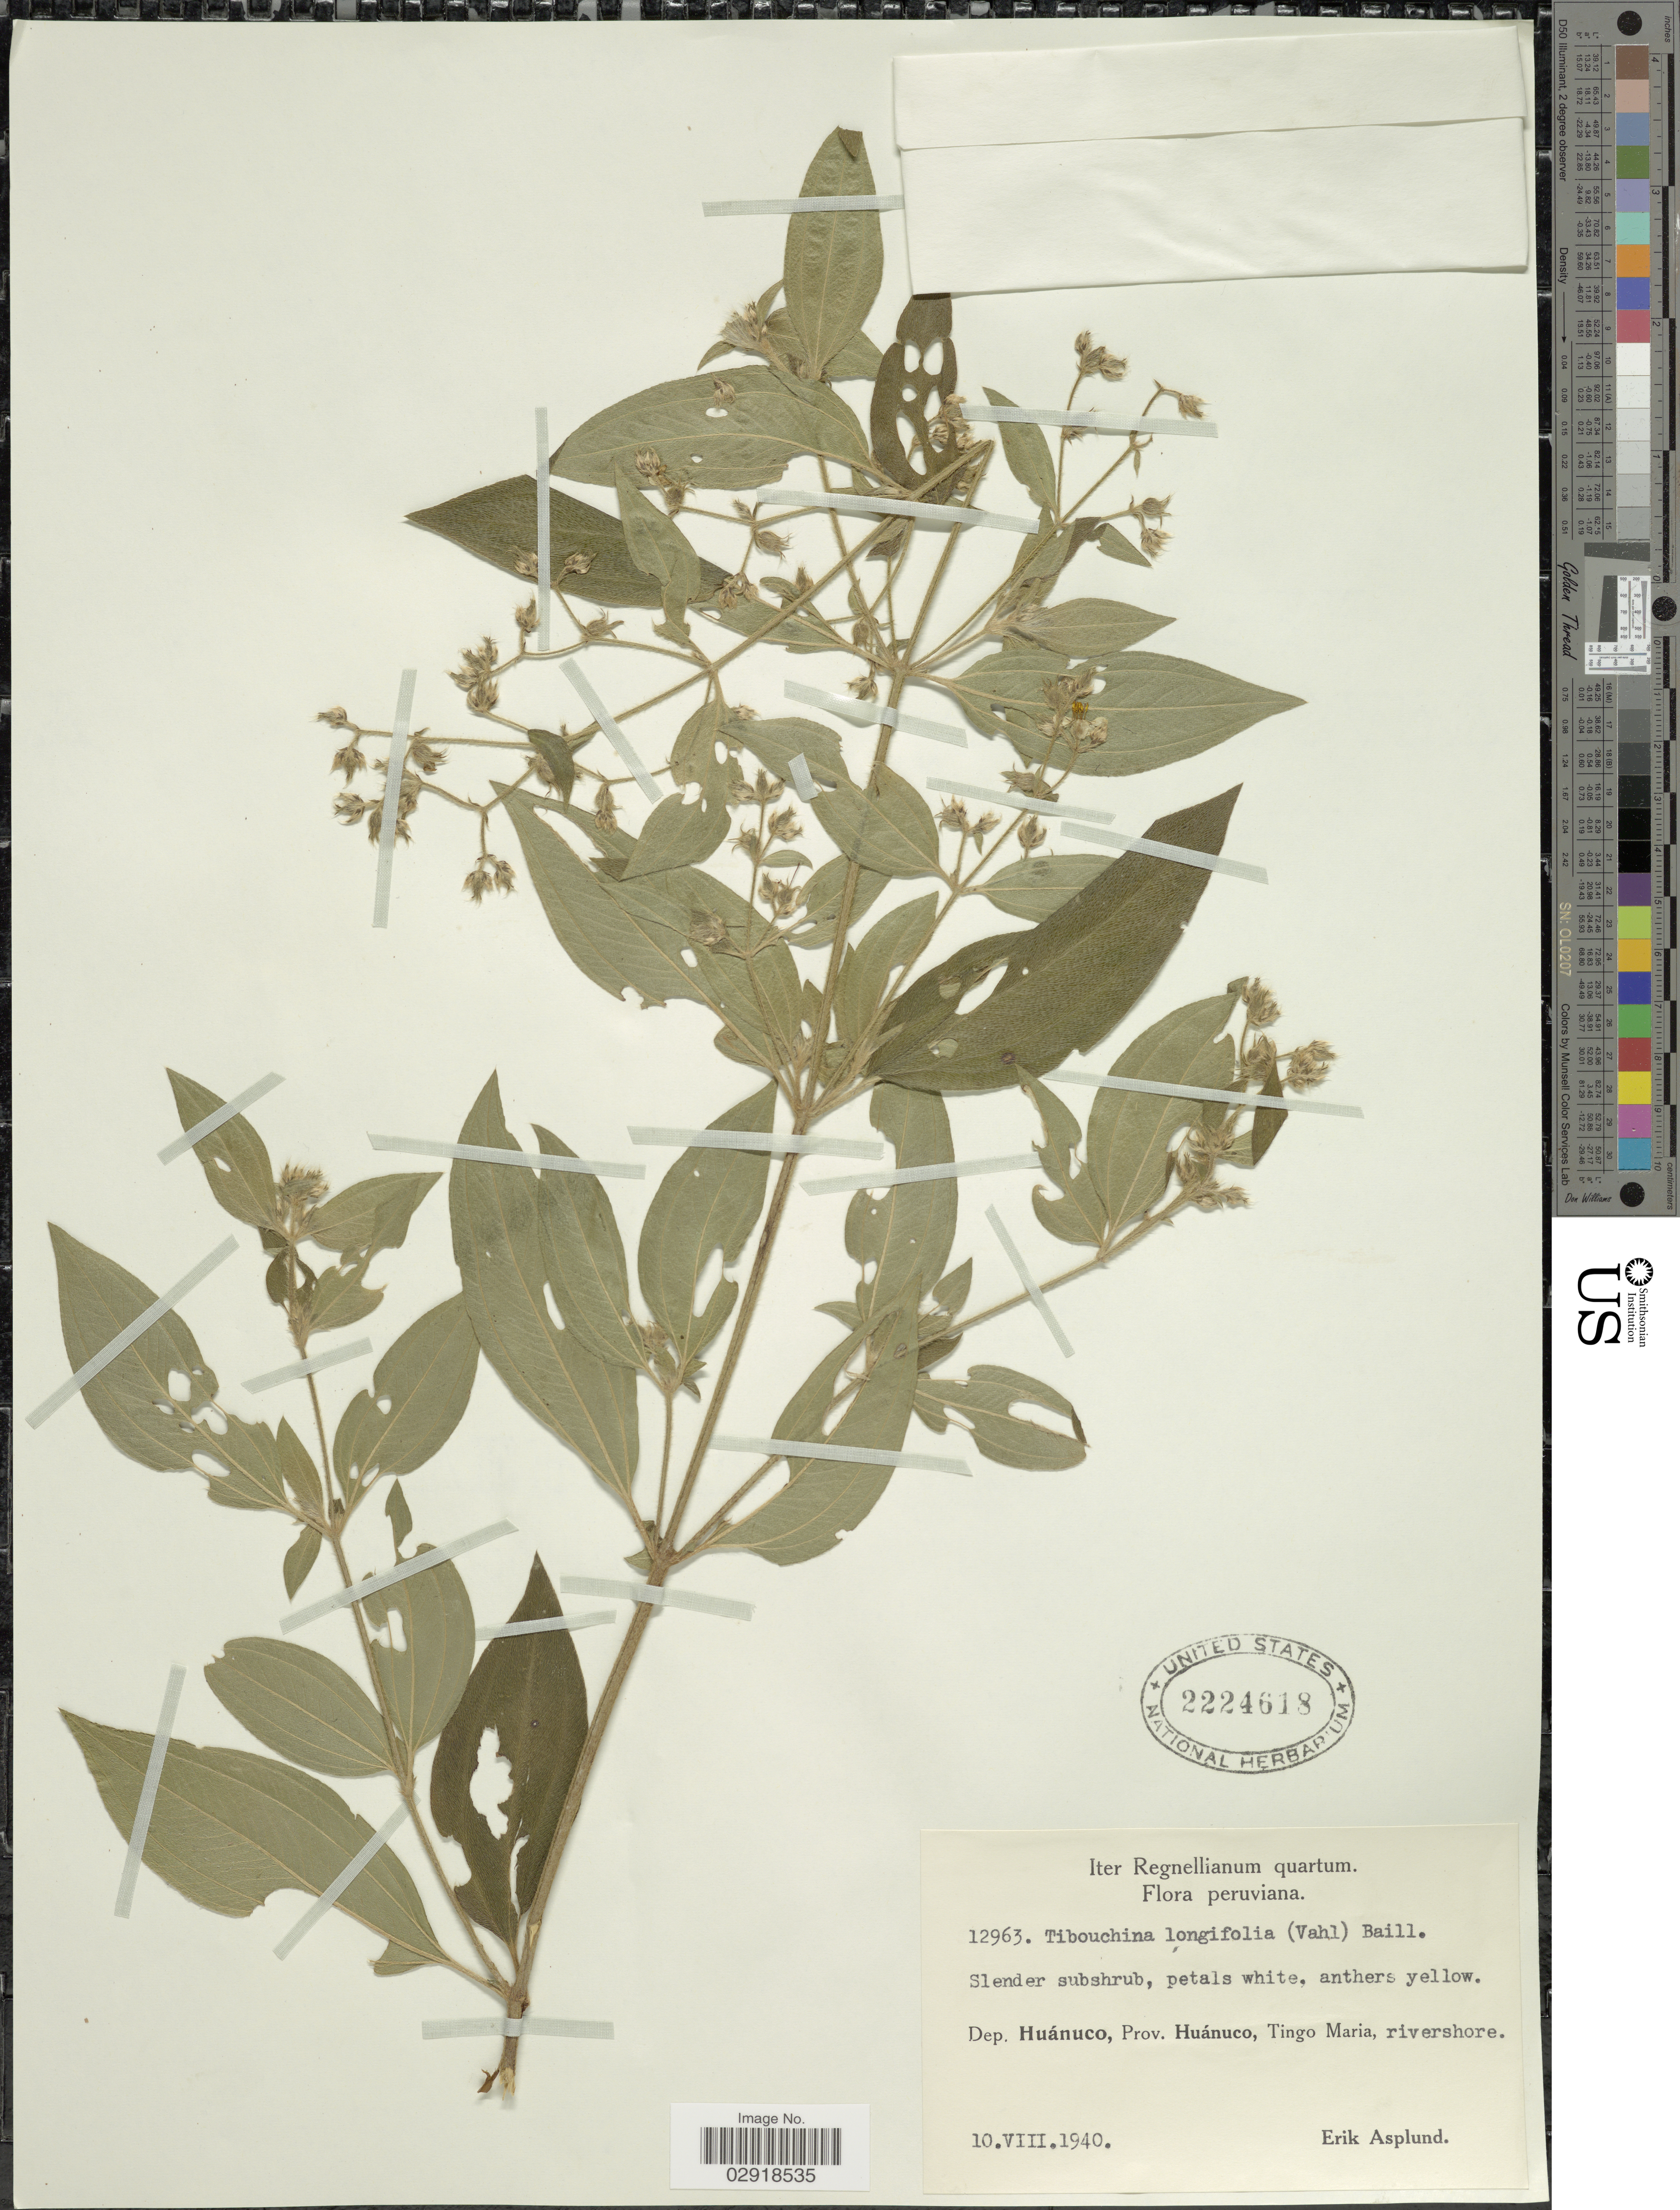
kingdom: Plantae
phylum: Tracheophyta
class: Magnoliopsida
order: Myrtales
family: Melastomataceae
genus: Chaetogastra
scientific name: Chaetogastra longifolia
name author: (Vahl) DC.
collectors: E. Asplund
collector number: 12963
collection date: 1940-08-10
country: Peru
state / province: Huánuco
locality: Dep. Huánuco, Prov. Huánuco, Tingo Maria, rivershore.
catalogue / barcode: US 2224618